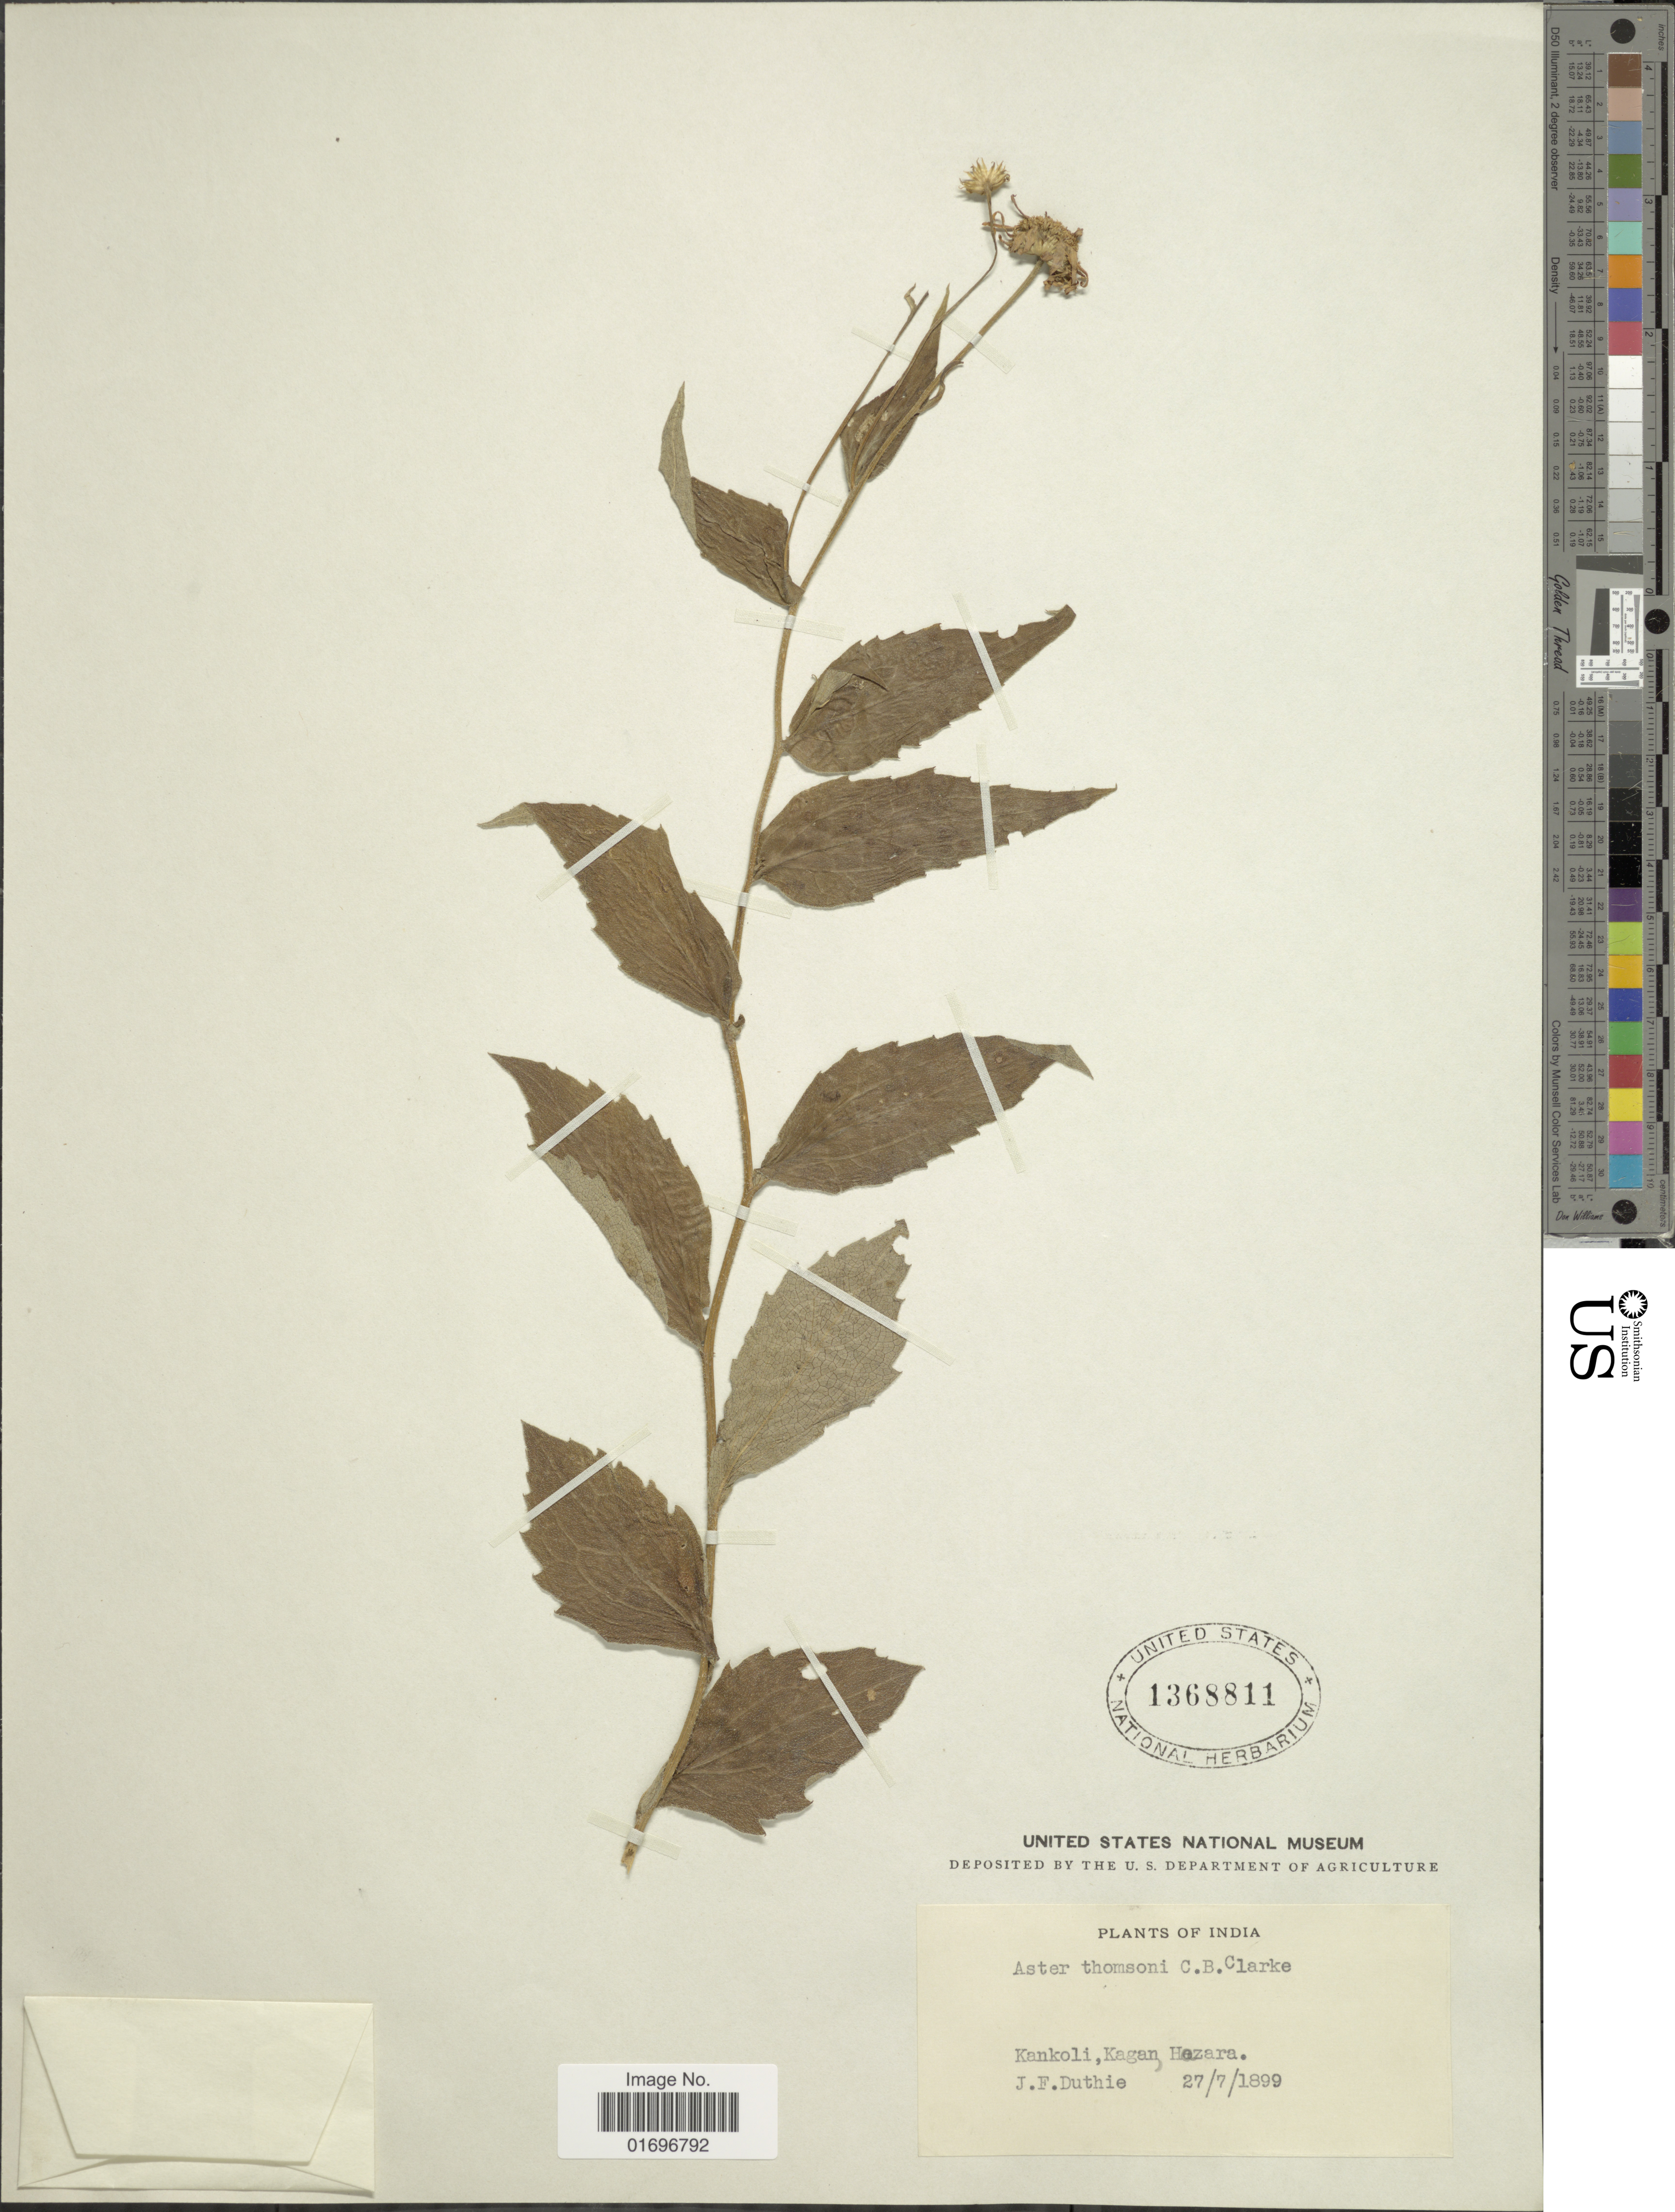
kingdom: Plantae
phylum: Tracheophyta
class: Magnoliopsida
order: Asterales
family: Asteraceae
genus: Aster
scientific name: Aster thomsonii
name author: C.B. Clarke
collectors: J. F. Duthie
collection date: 1899-07-27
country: Pakistan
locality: Kankoli, Kagan, Hazara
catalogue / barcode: US 1368811